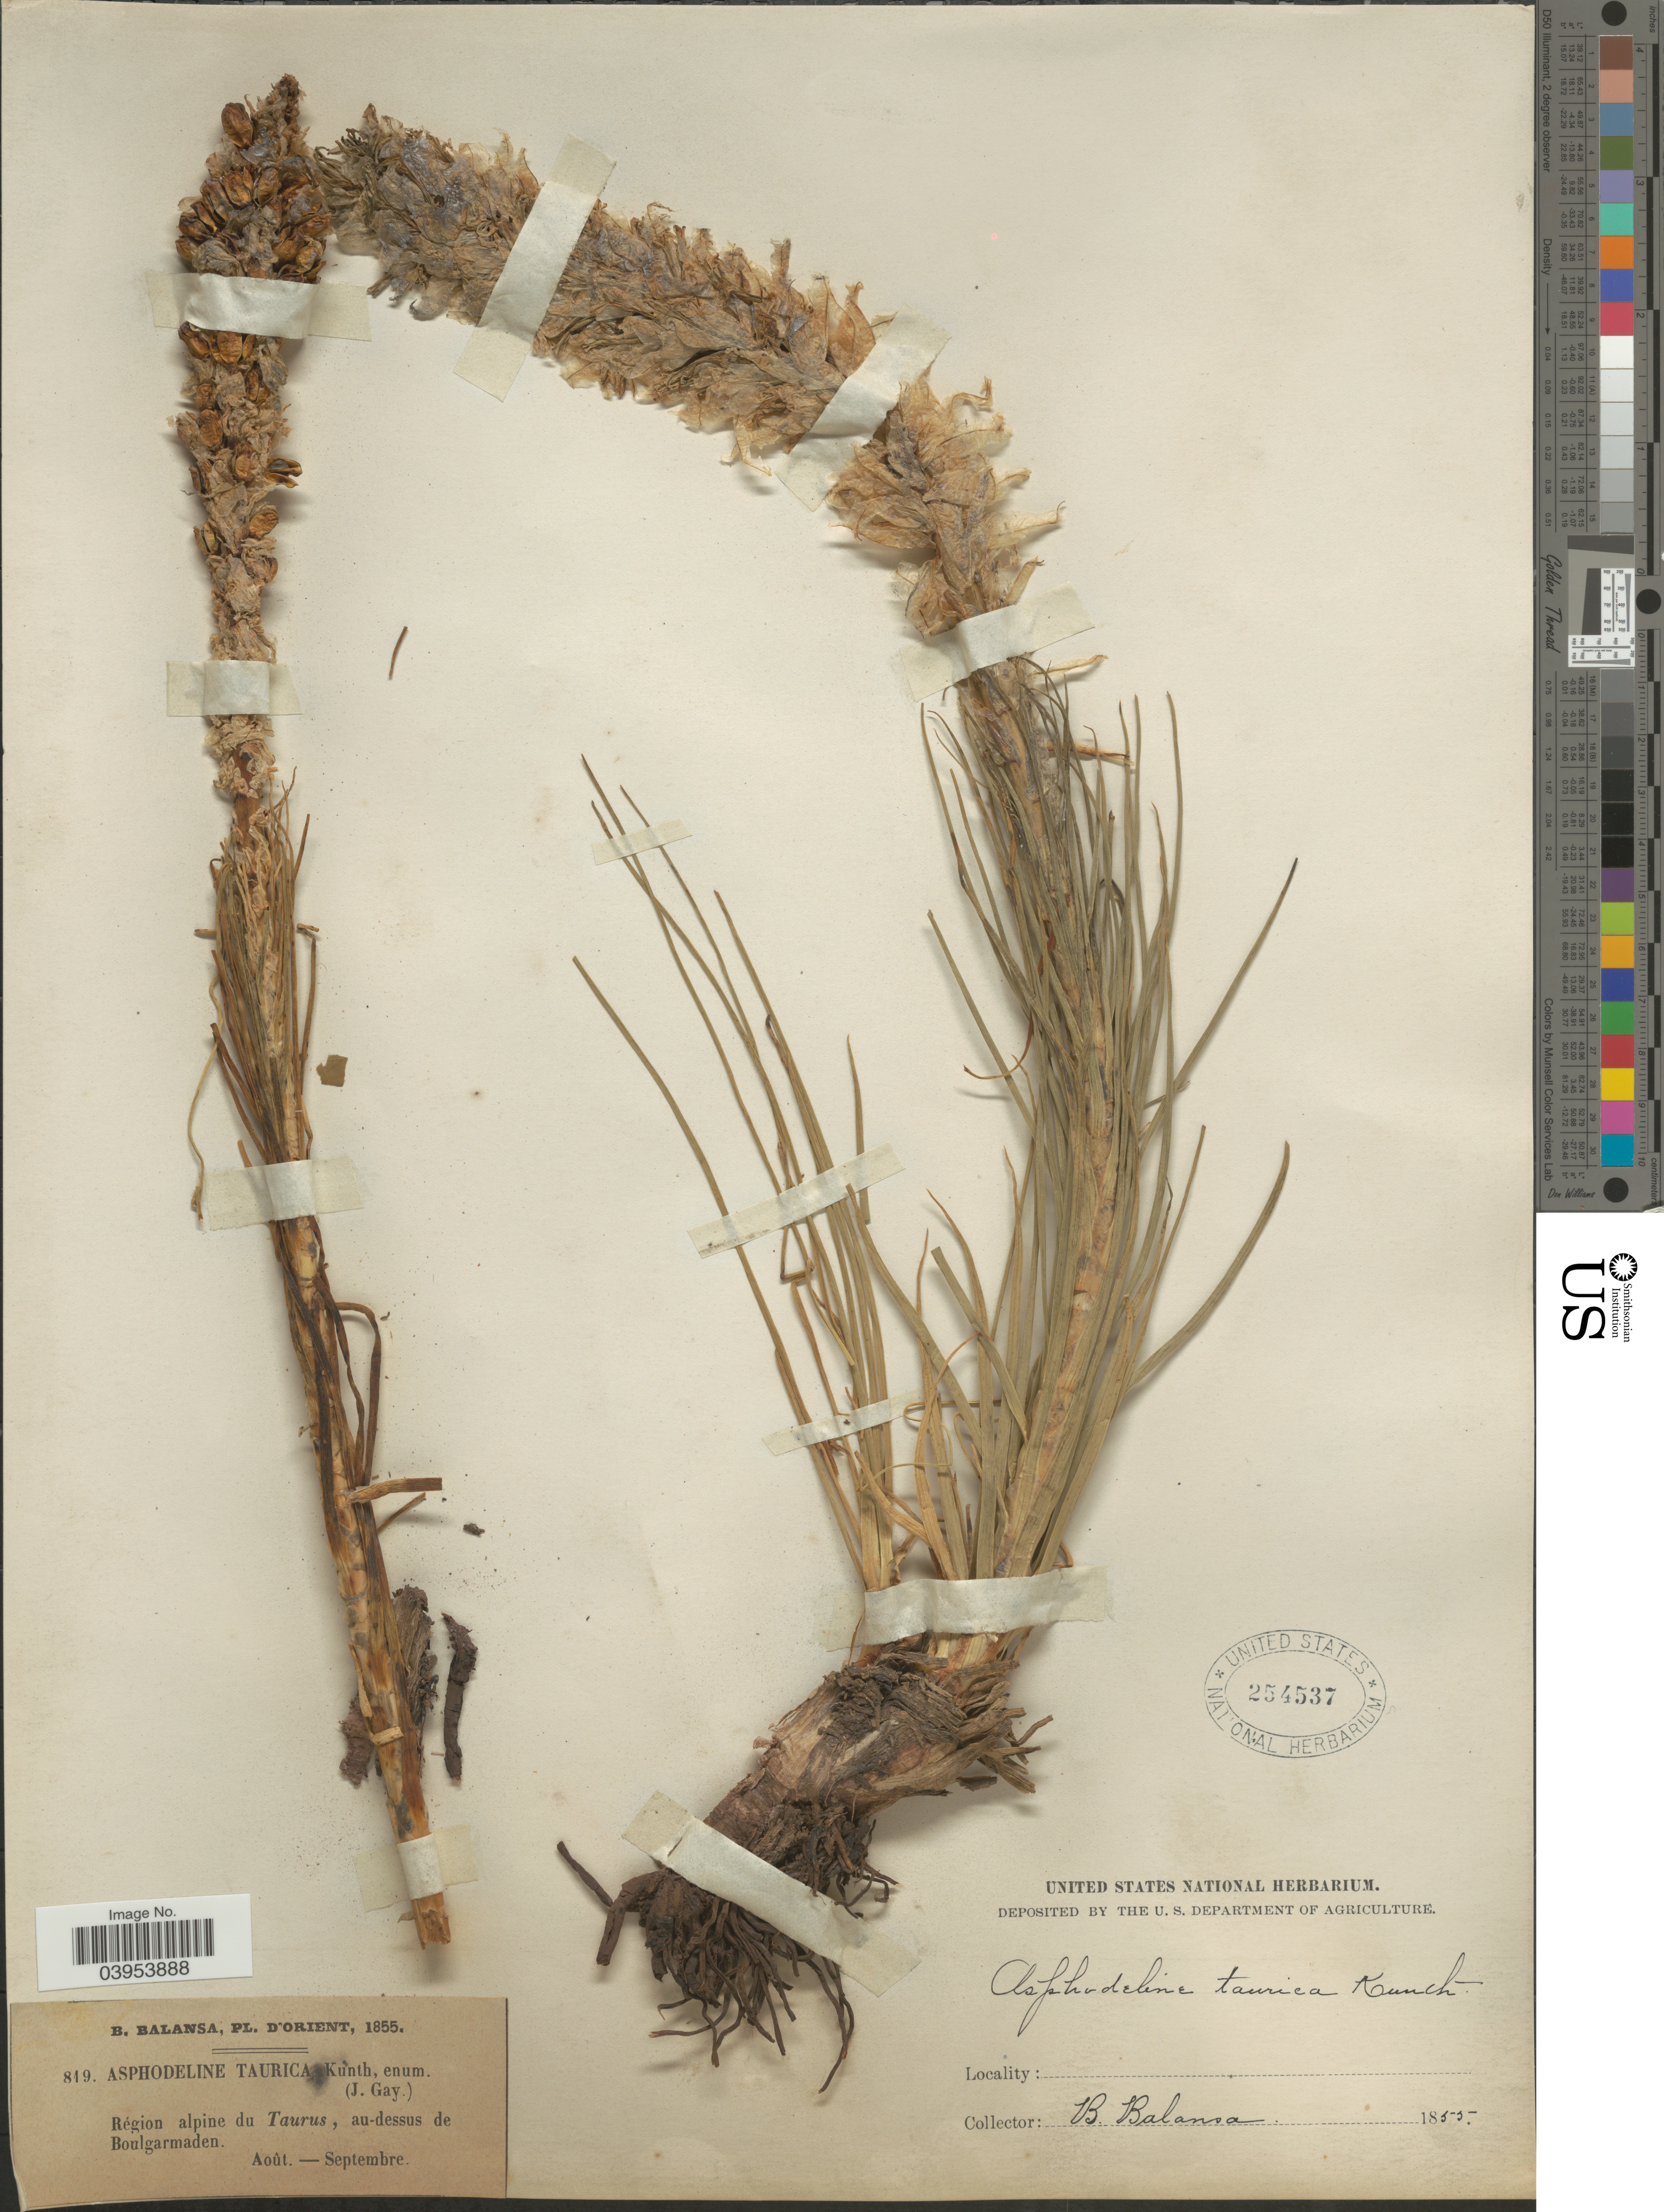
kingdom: Plantae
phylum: Tracheophyta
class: Liliopsida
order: Asparagales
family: Asphodelaceae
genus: Asphodeline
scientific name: Asphodeline taurica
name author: (Pall.) Endl.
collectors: B. Balansa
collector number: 819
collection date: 1855-08/1855-09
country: Turkey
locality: D'Orient. Région alpine du Taurus, au-dessus de Boulgarmaden.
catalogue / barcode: US 254537